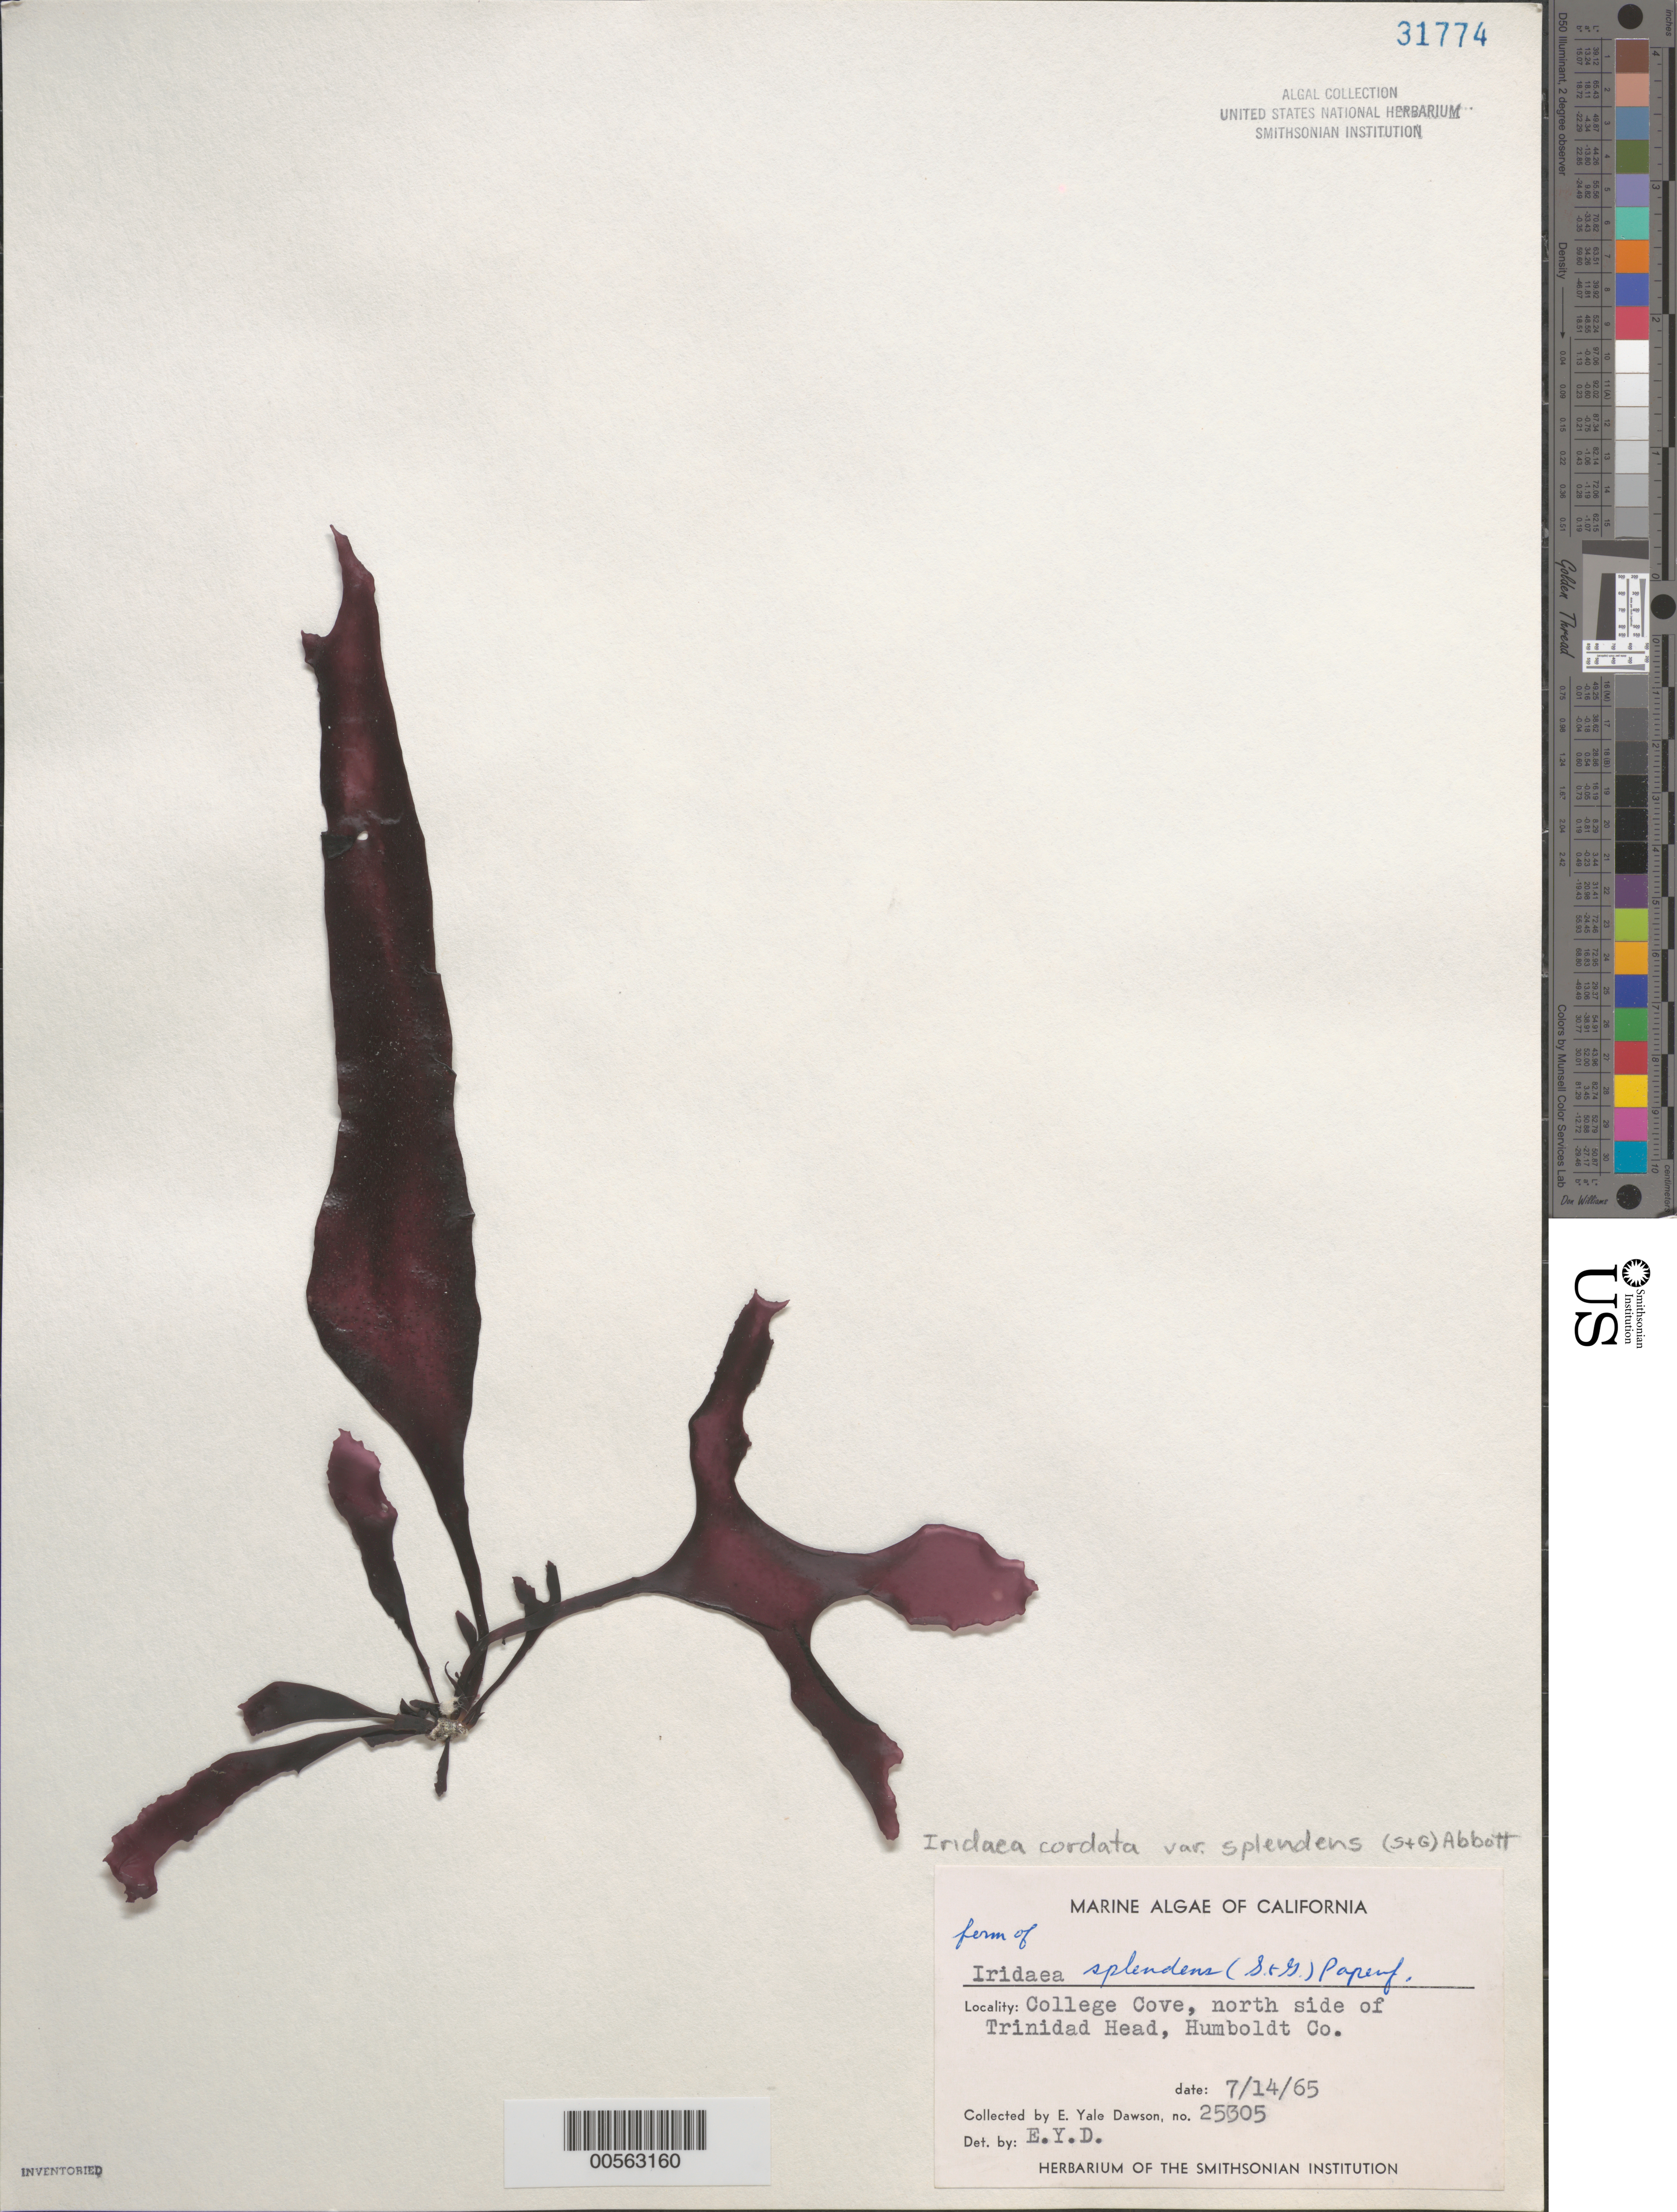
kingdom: Plantae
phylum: Rhodophyta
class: Florideophyceae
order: Gigartinales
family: Gigartinaceae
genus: Iridaea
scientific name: Iridaea cordata var. splendens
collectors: E. Y. Dawson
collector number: EYD 25305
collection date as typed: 14 Jul 1965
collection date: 1965-07-14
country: United States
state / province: California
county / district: Humboldt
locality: College Cove, north side of Trinidad Head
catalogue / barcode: US 31774